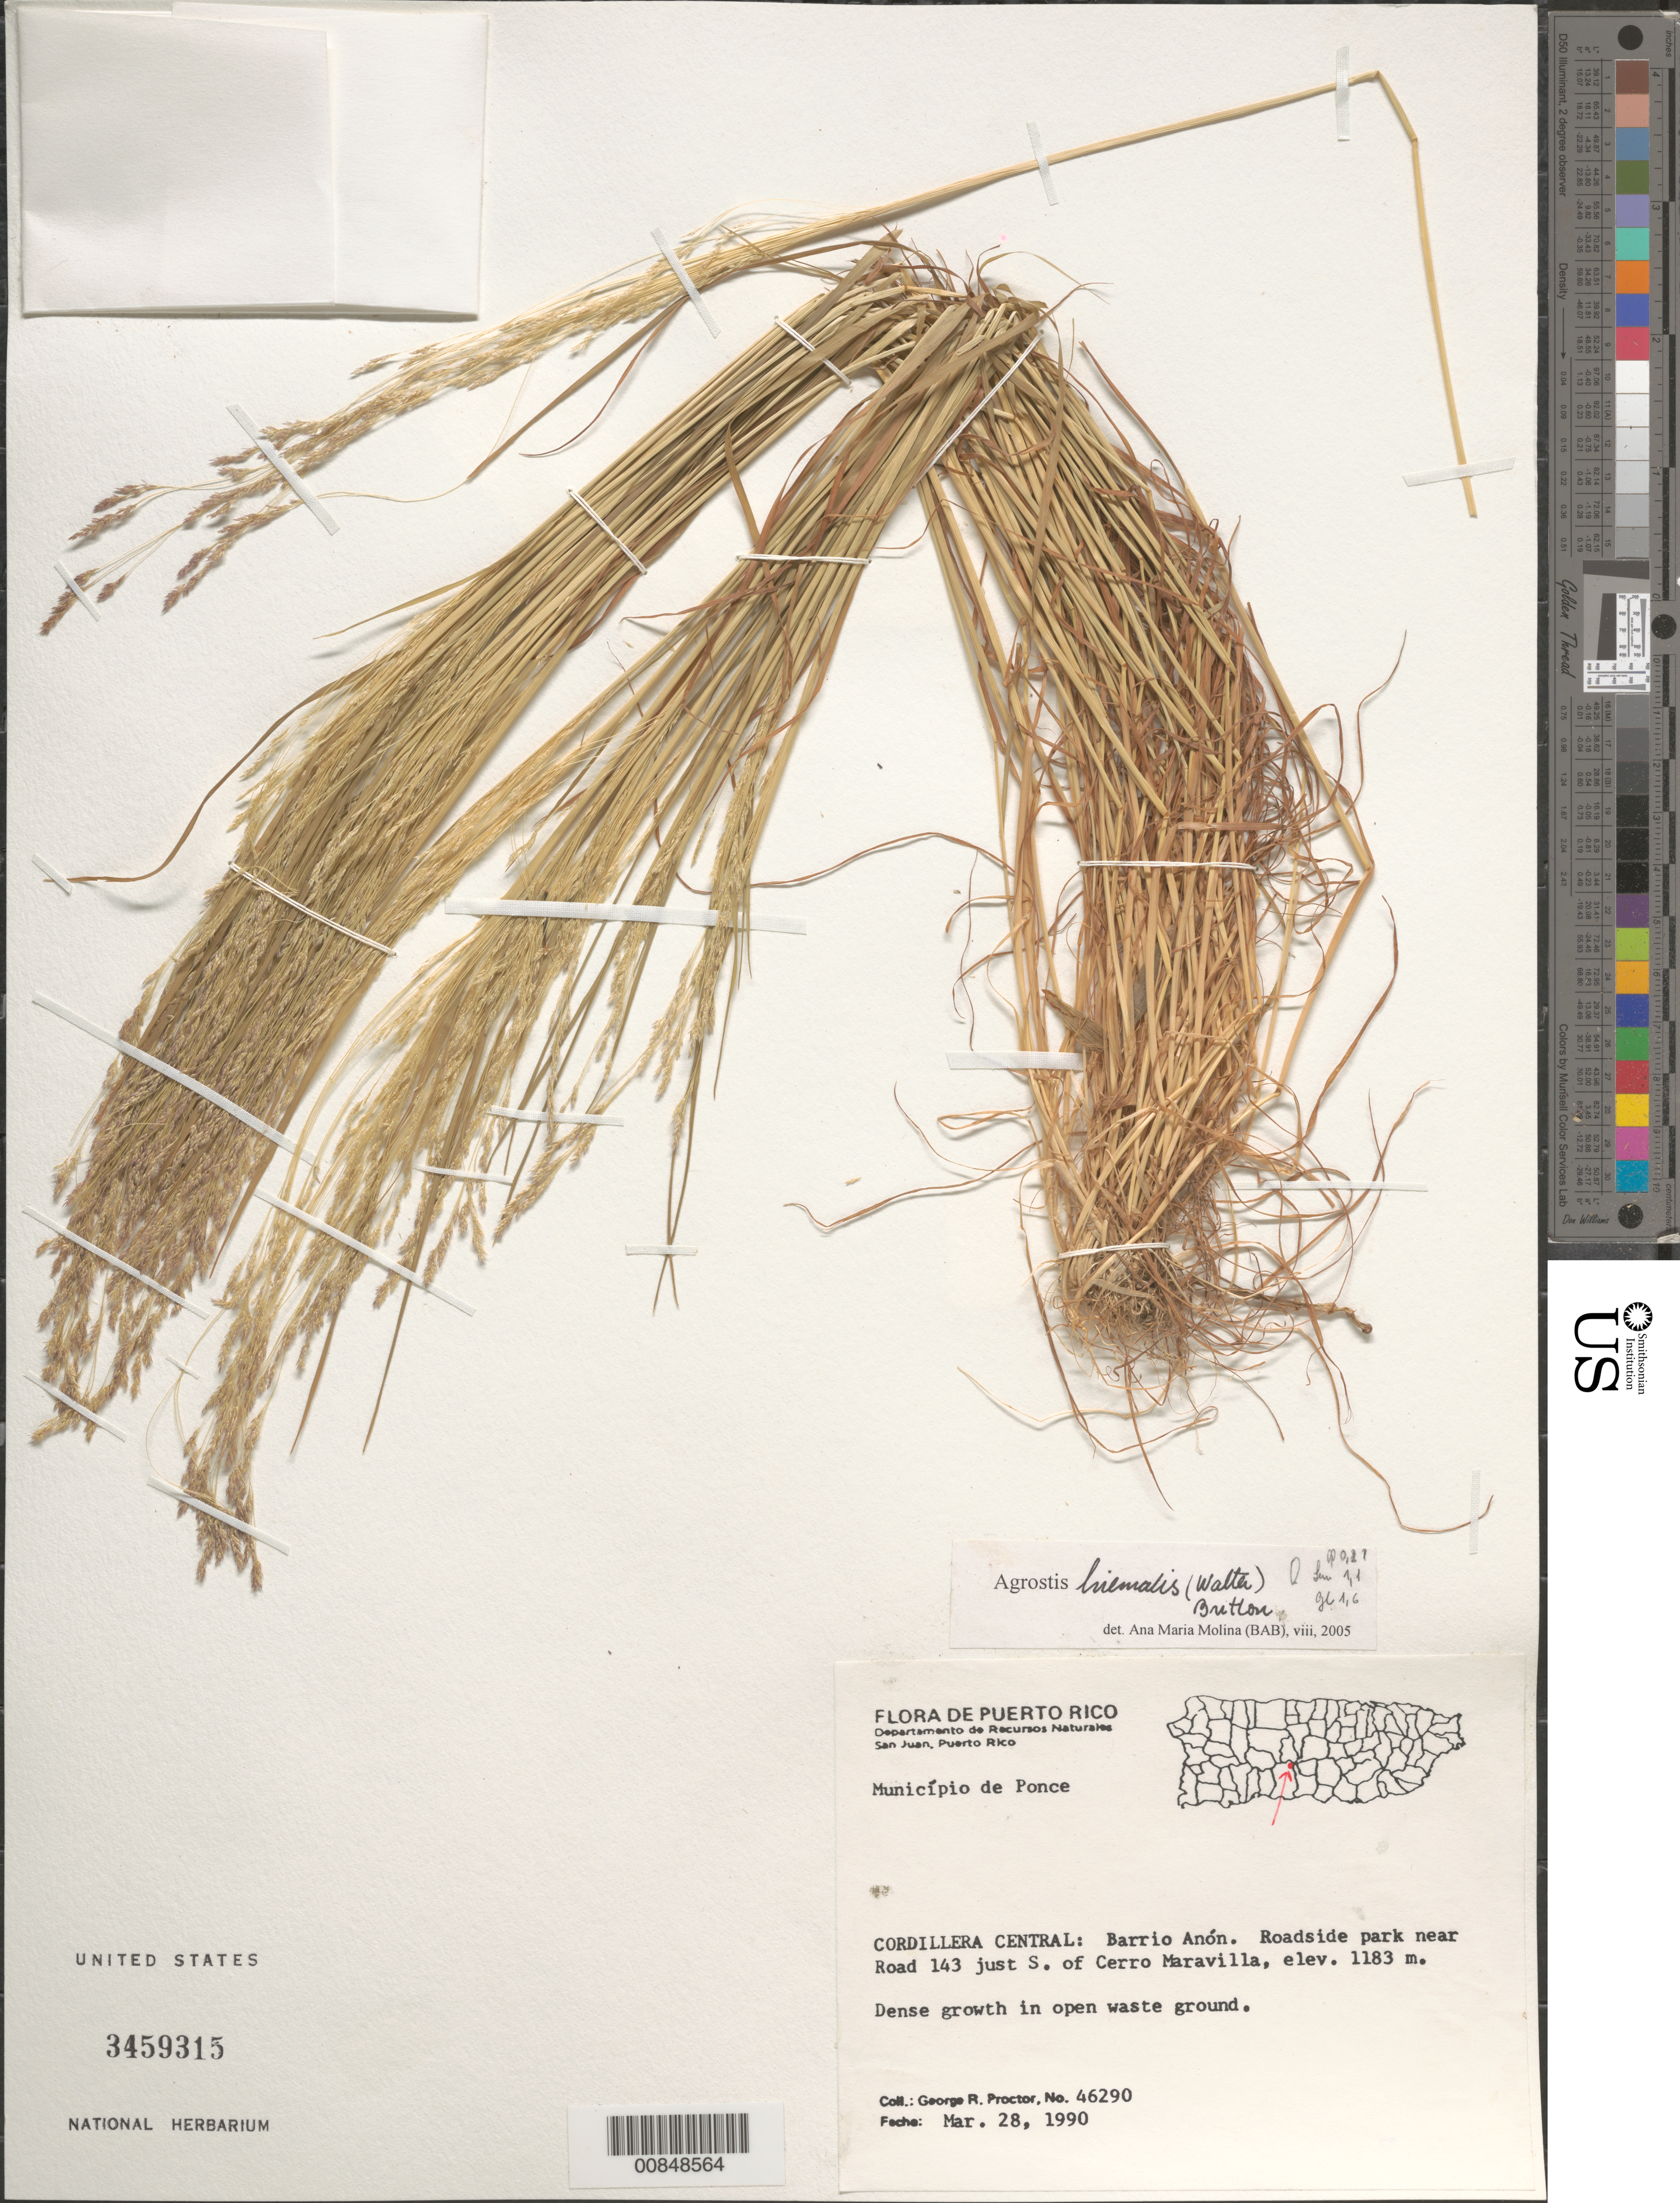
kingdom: Plantae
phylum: Tracheophyta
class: Liliopsida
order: Poales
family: Poaceae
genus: Agrostis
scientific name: Agrostis hyemalis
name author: (Walter) Britton et al.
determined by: Molina, Ana M. de R.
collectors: G. R. Proctor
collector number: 46290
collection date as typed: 28 Mar 1990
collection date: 1990-03-28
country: Puerto Rico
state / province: Villalba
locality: Bo. Anon, S of Cerro Maravilla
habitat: open waste ground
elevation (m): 1183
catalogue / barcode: US 3459315